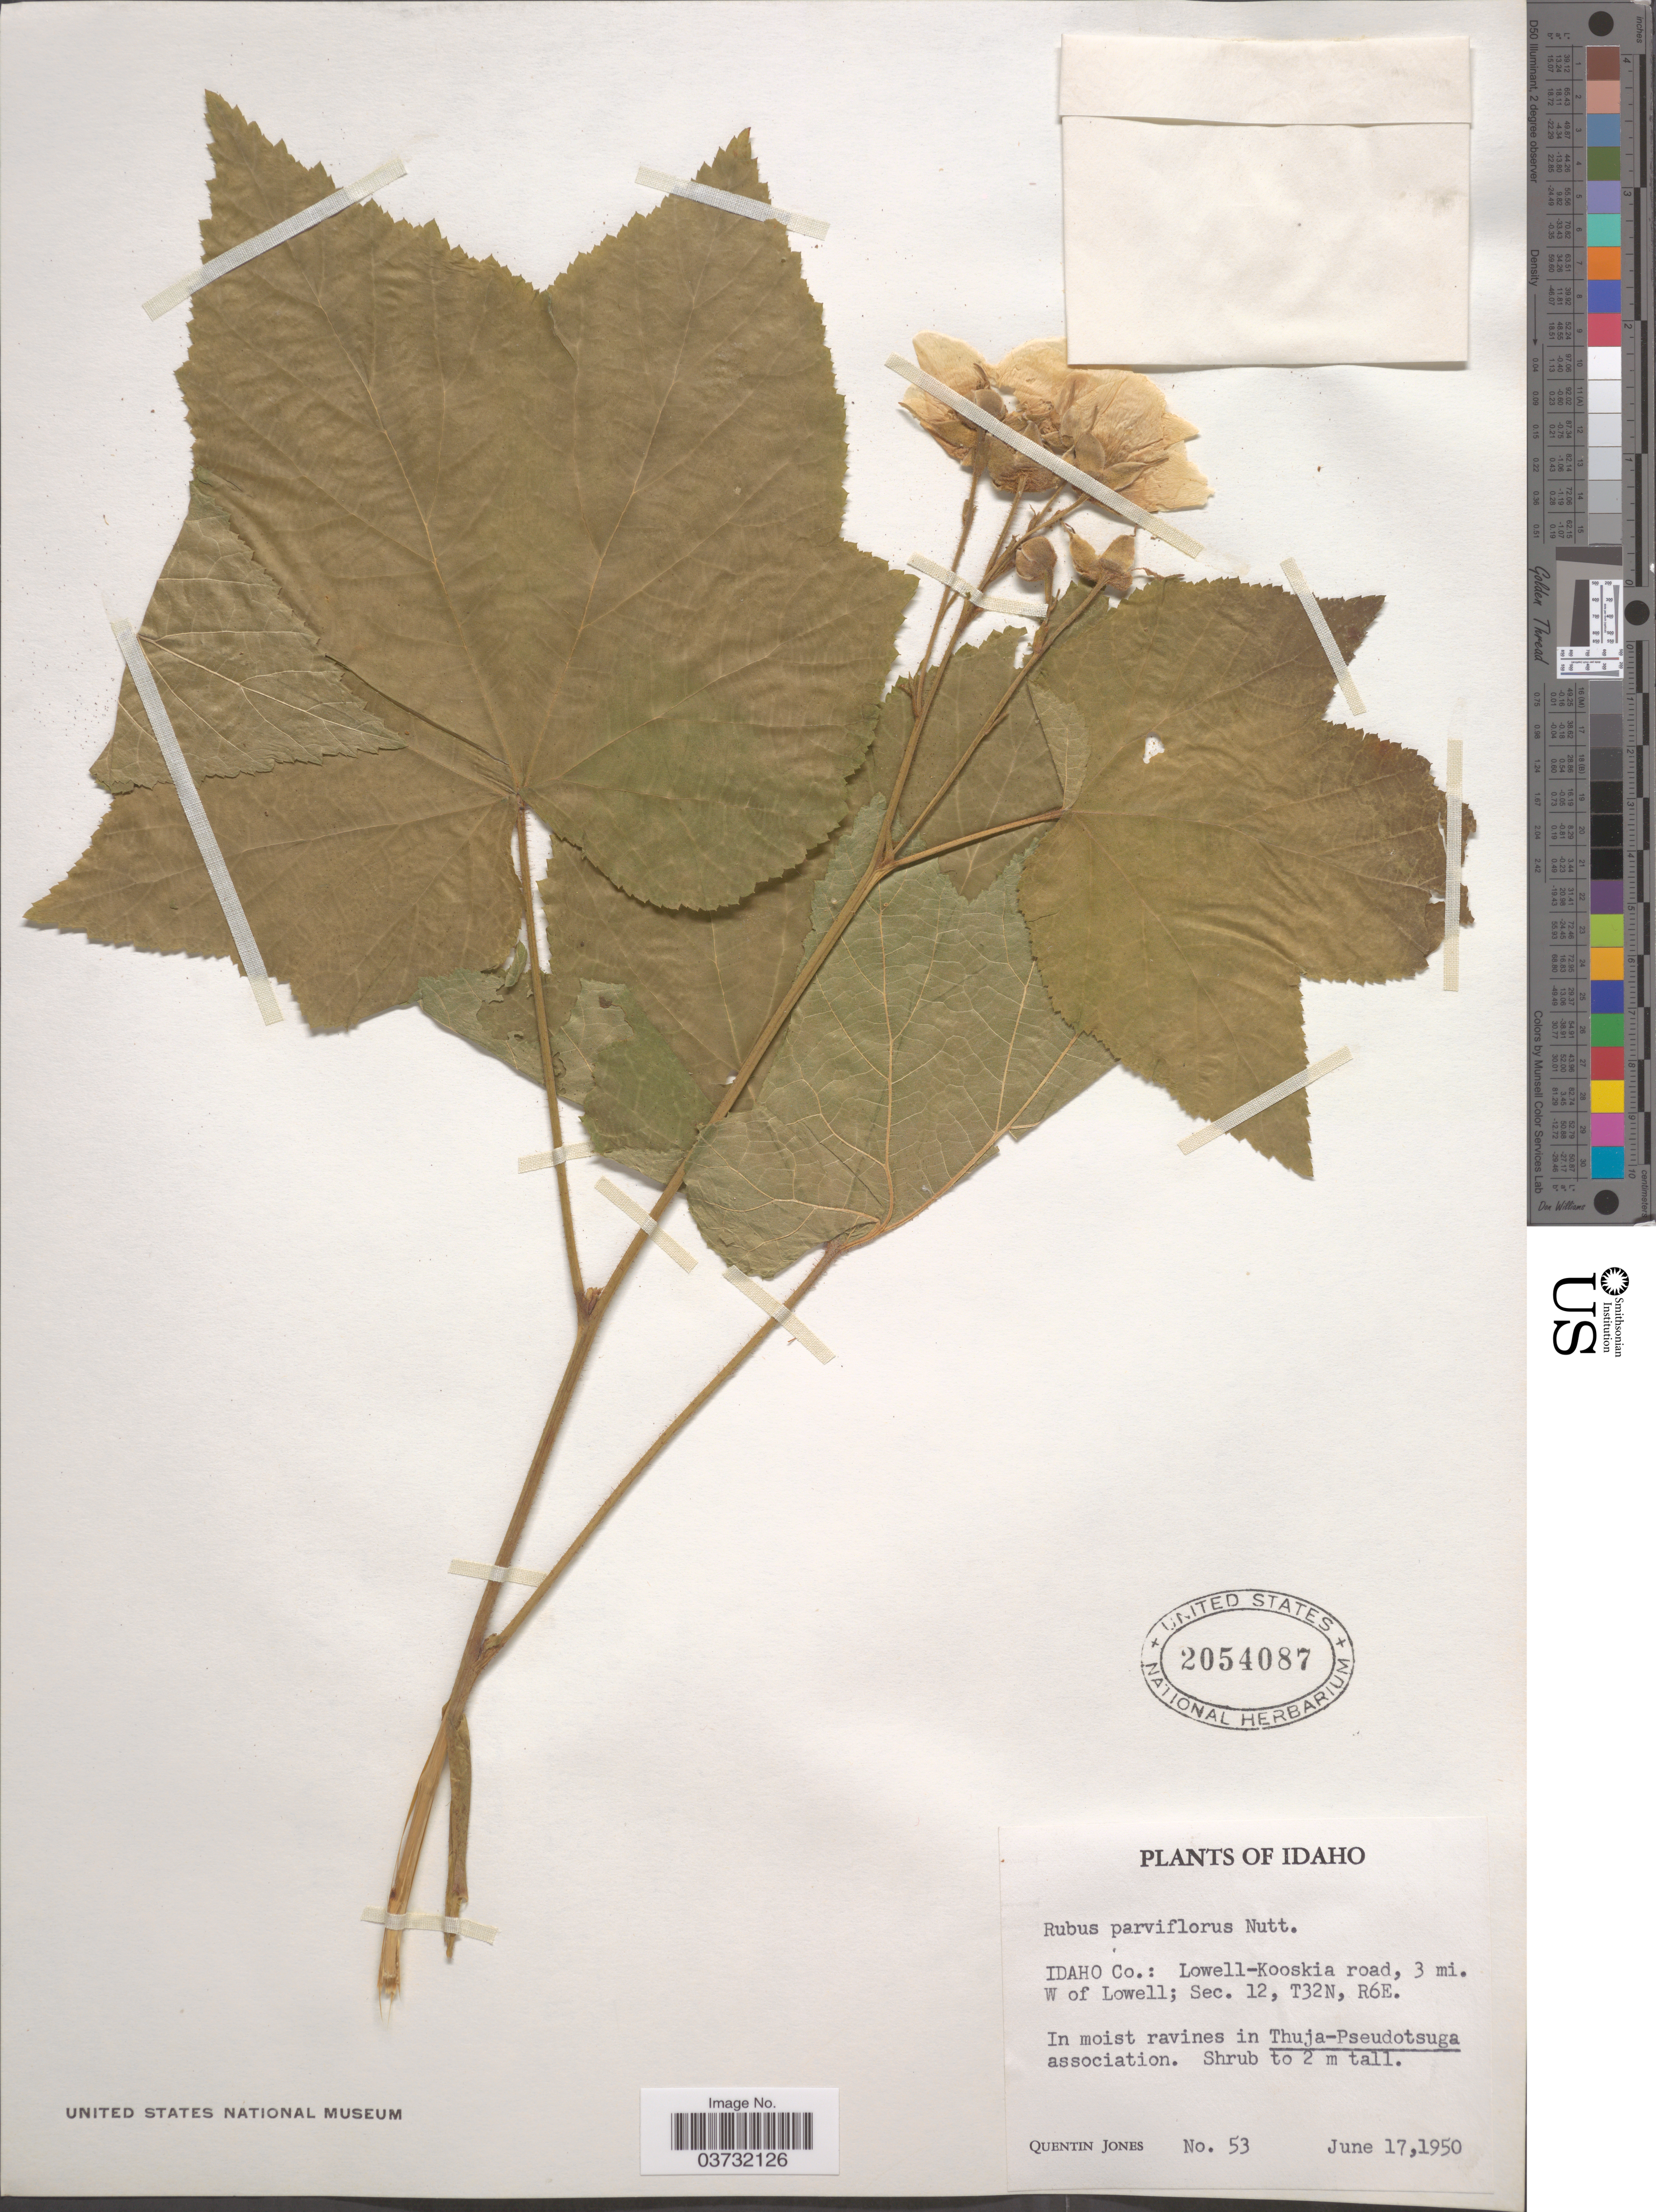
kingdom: Plantae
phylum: Tracheophyta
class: Magnoliopsida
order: Rosales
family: Rosaceae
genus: Rubus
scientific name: Rubus parviflorus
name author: Nutt.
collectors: Q. Jones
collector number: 53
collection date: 1950-06-17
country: United States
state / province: Idaho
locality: Idaho Co.: Lowell-Kooskia road, 3 mi. W of Lowell; Sec. 12, T32N, R6E.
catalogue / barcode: US 2054087